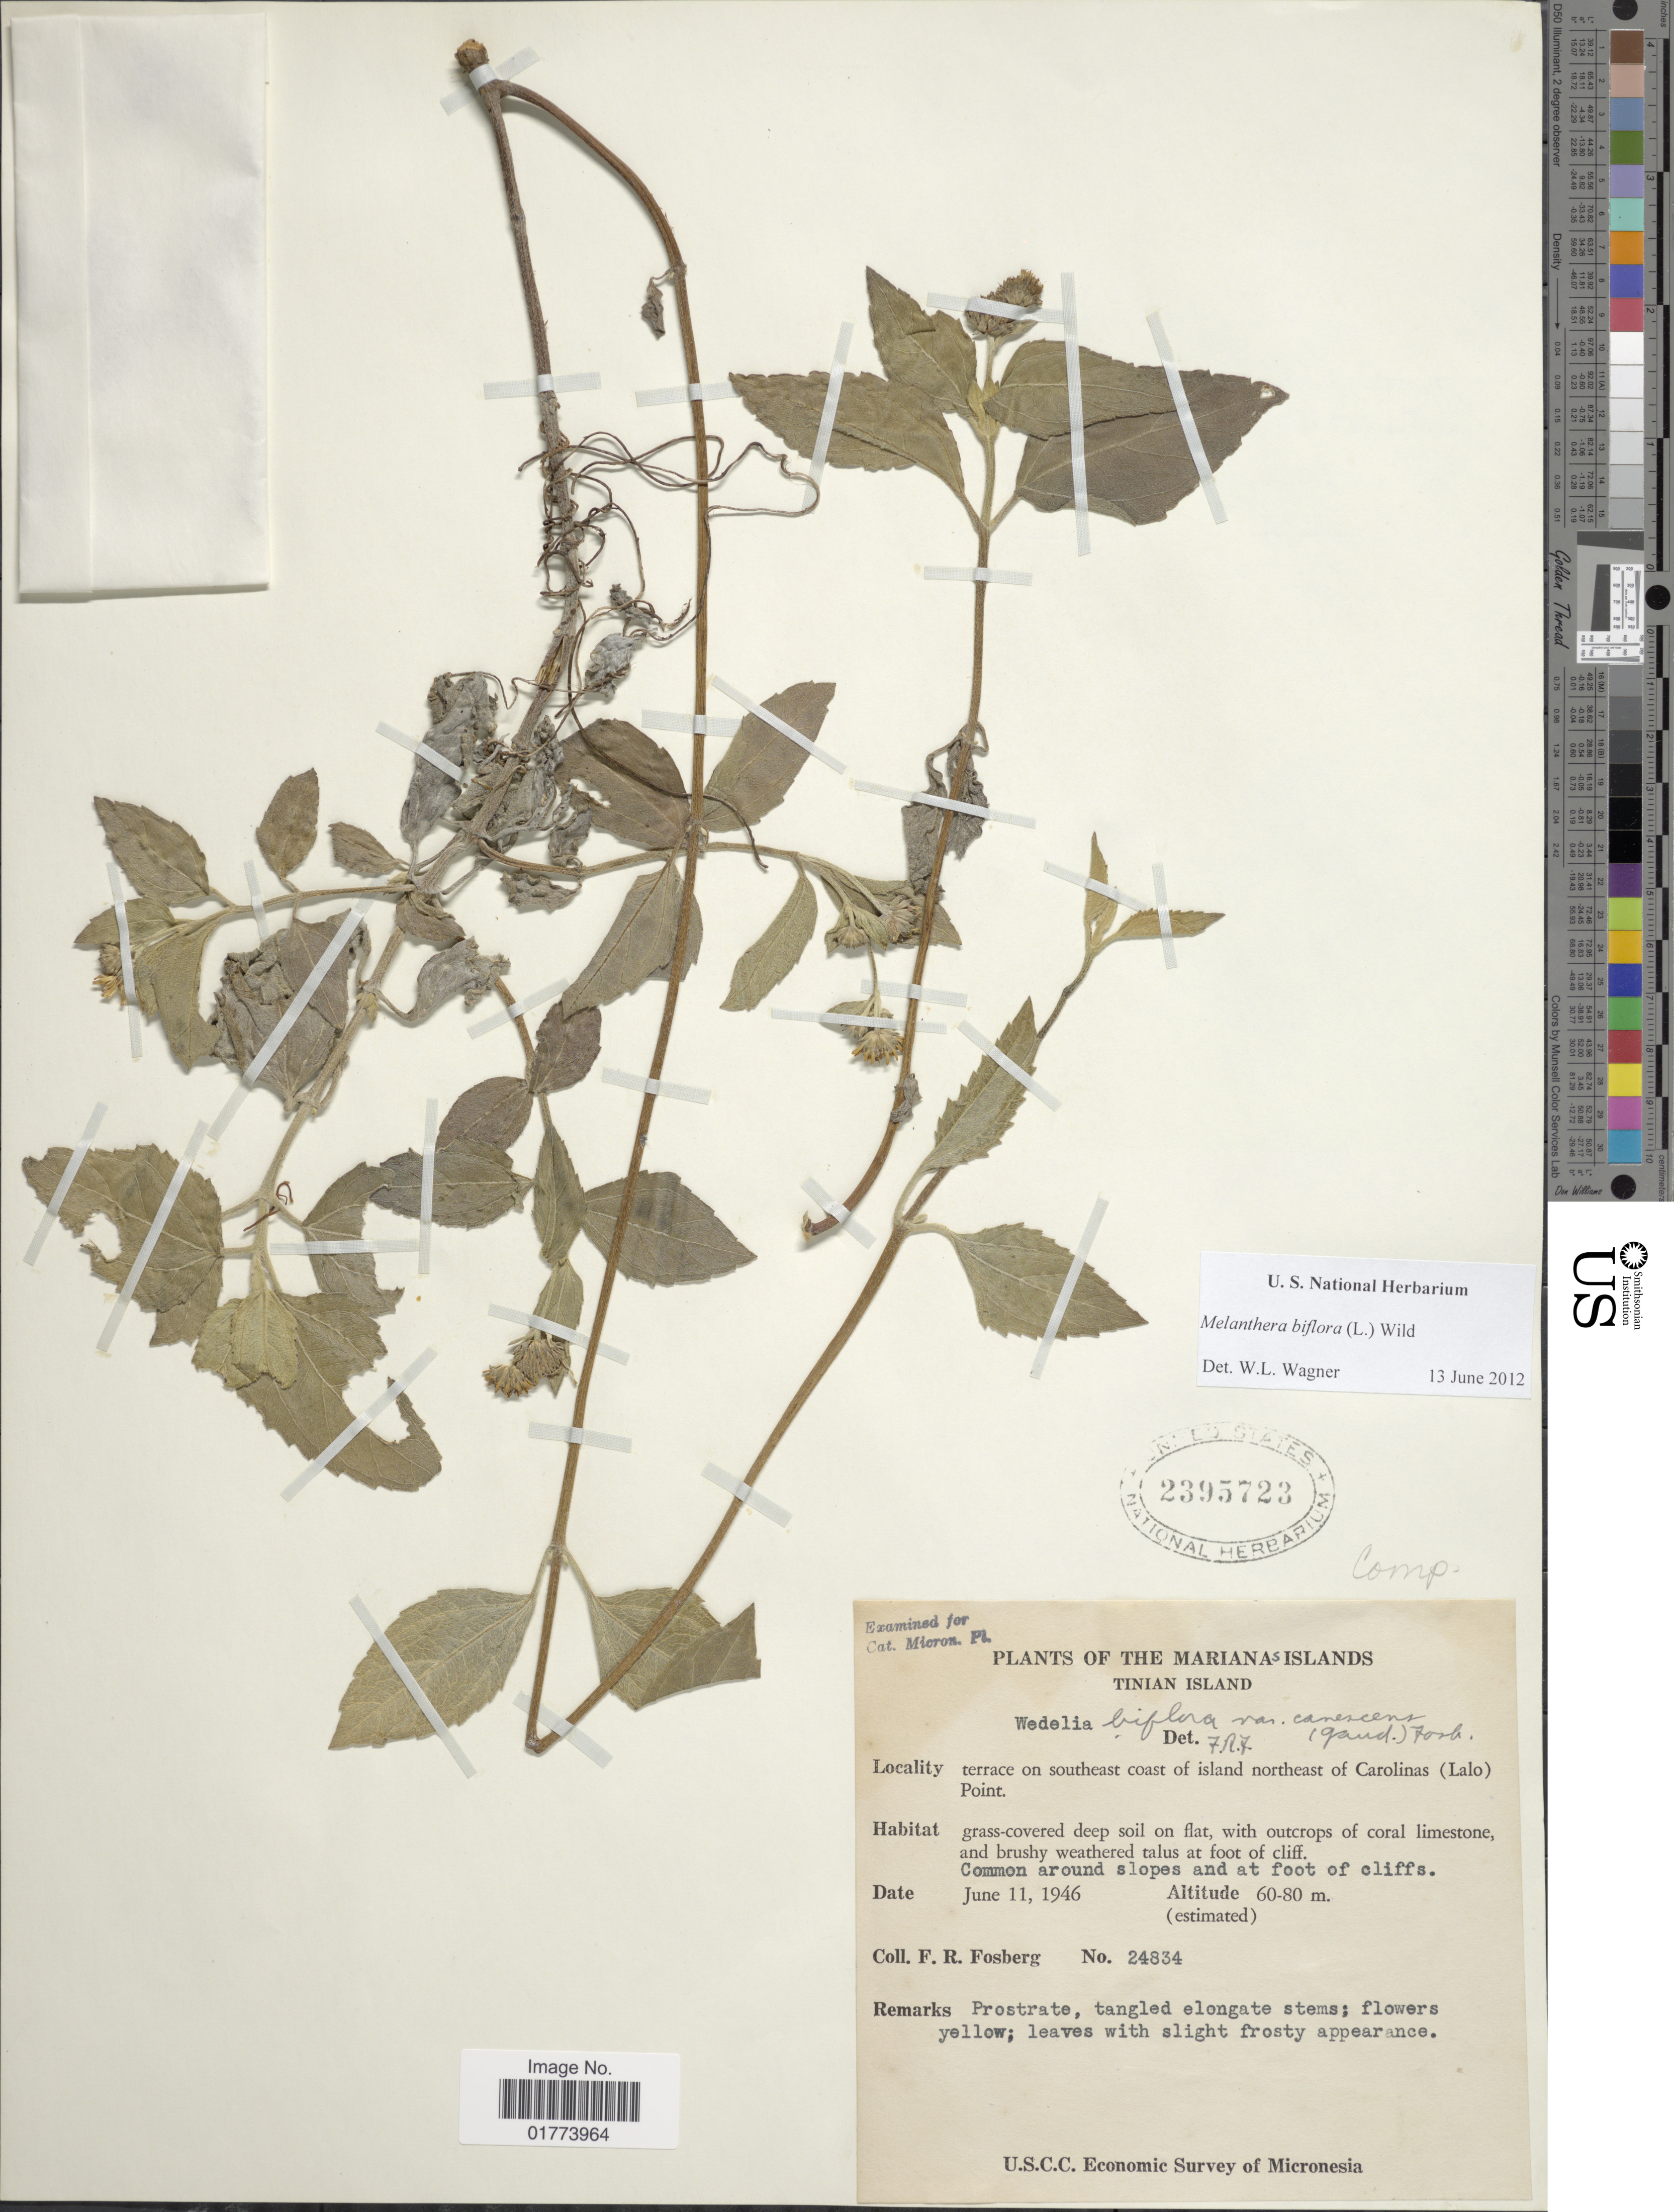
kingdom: Plantae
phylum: Tracheophyta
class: Magnoliopsida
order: Asterales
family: Asteraceae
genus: Wollastonia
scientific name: Wollastonia uniflora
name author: (Willd.) Orchard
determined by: Wagner, W. L., (BOT), Smithsonian Institution - National Museum of Natural History (UNITED STATES)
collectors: F. R. Fosberg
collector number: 24834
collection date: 1946-06-11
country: Northern Mariana Islands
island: Tinian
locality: Tinian Island, terrace on southeast coast of island northeast of Carolinas (Lalo) Point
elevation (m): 60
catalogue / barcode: US 2395723